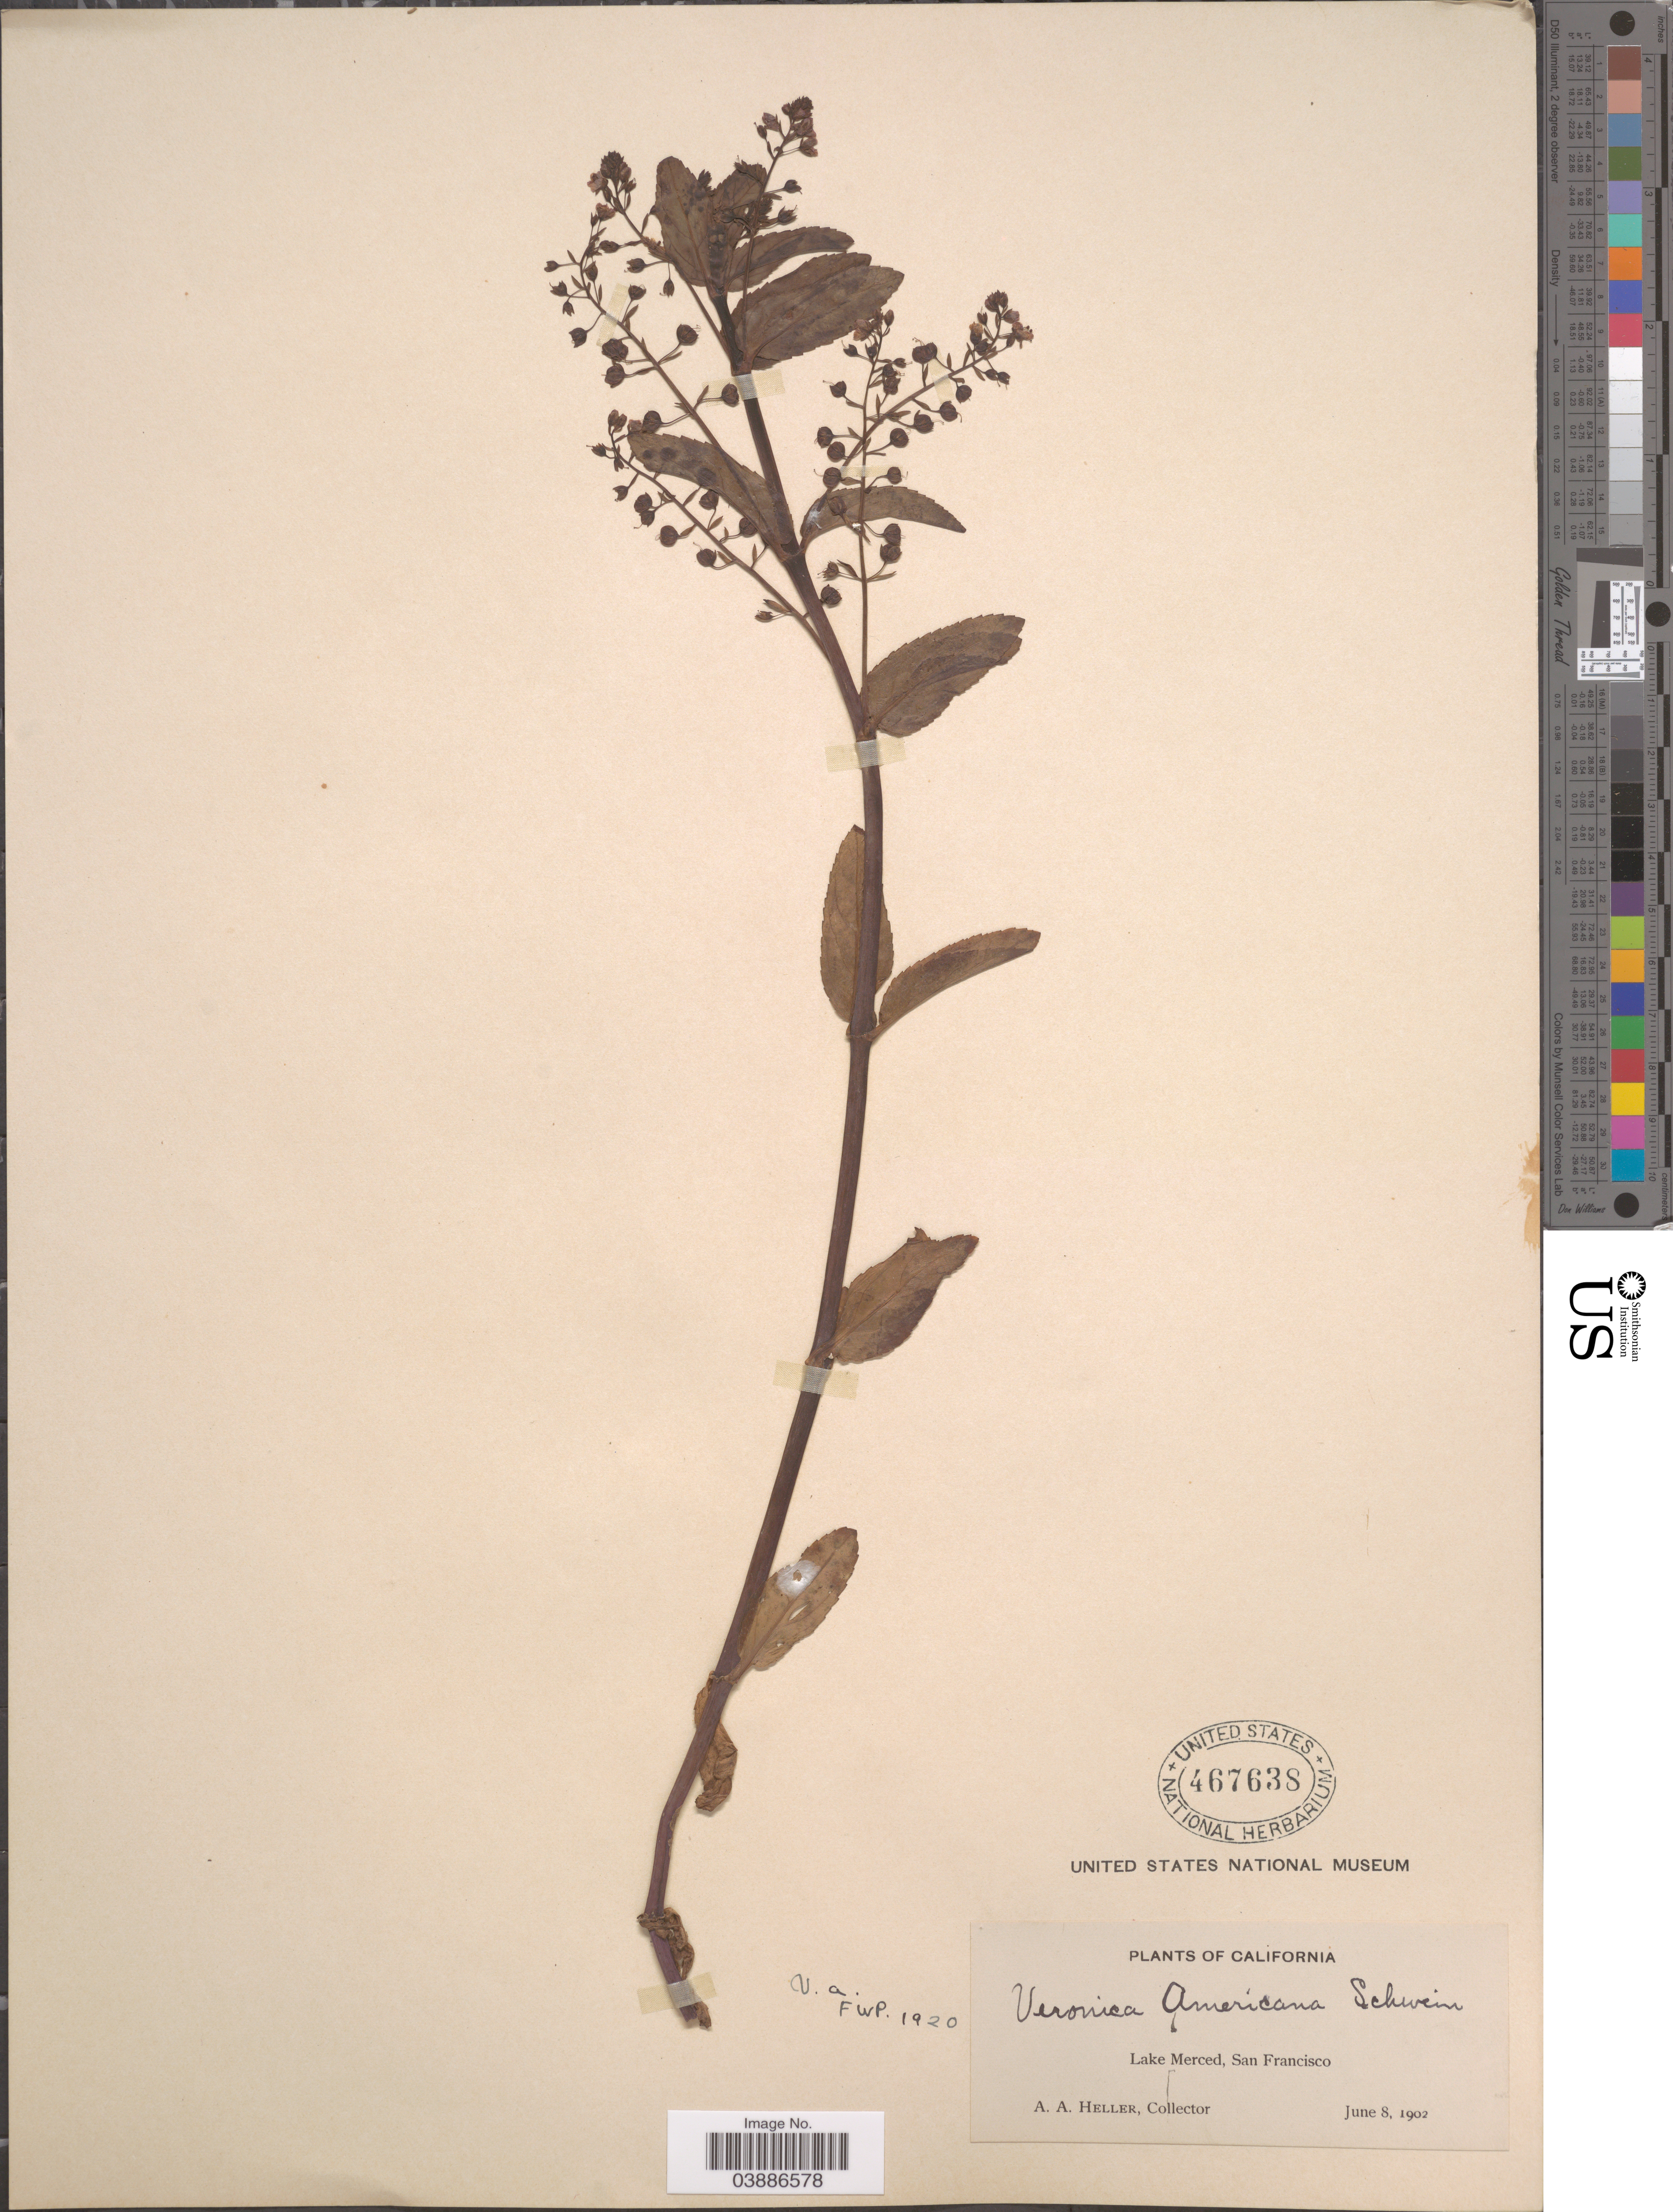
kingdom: Plantae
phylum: Tracheophyta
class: Magnoliopsida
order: Lamiales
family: Plantaginaceae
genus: Veronica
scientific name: Veronica americana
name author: Schwein. ex Benth.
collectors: A. A. Heller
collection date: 1902-06-08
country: United States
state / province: California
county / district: San Francisco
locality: Lake Merced, San Francisco.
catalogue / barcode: US 467638